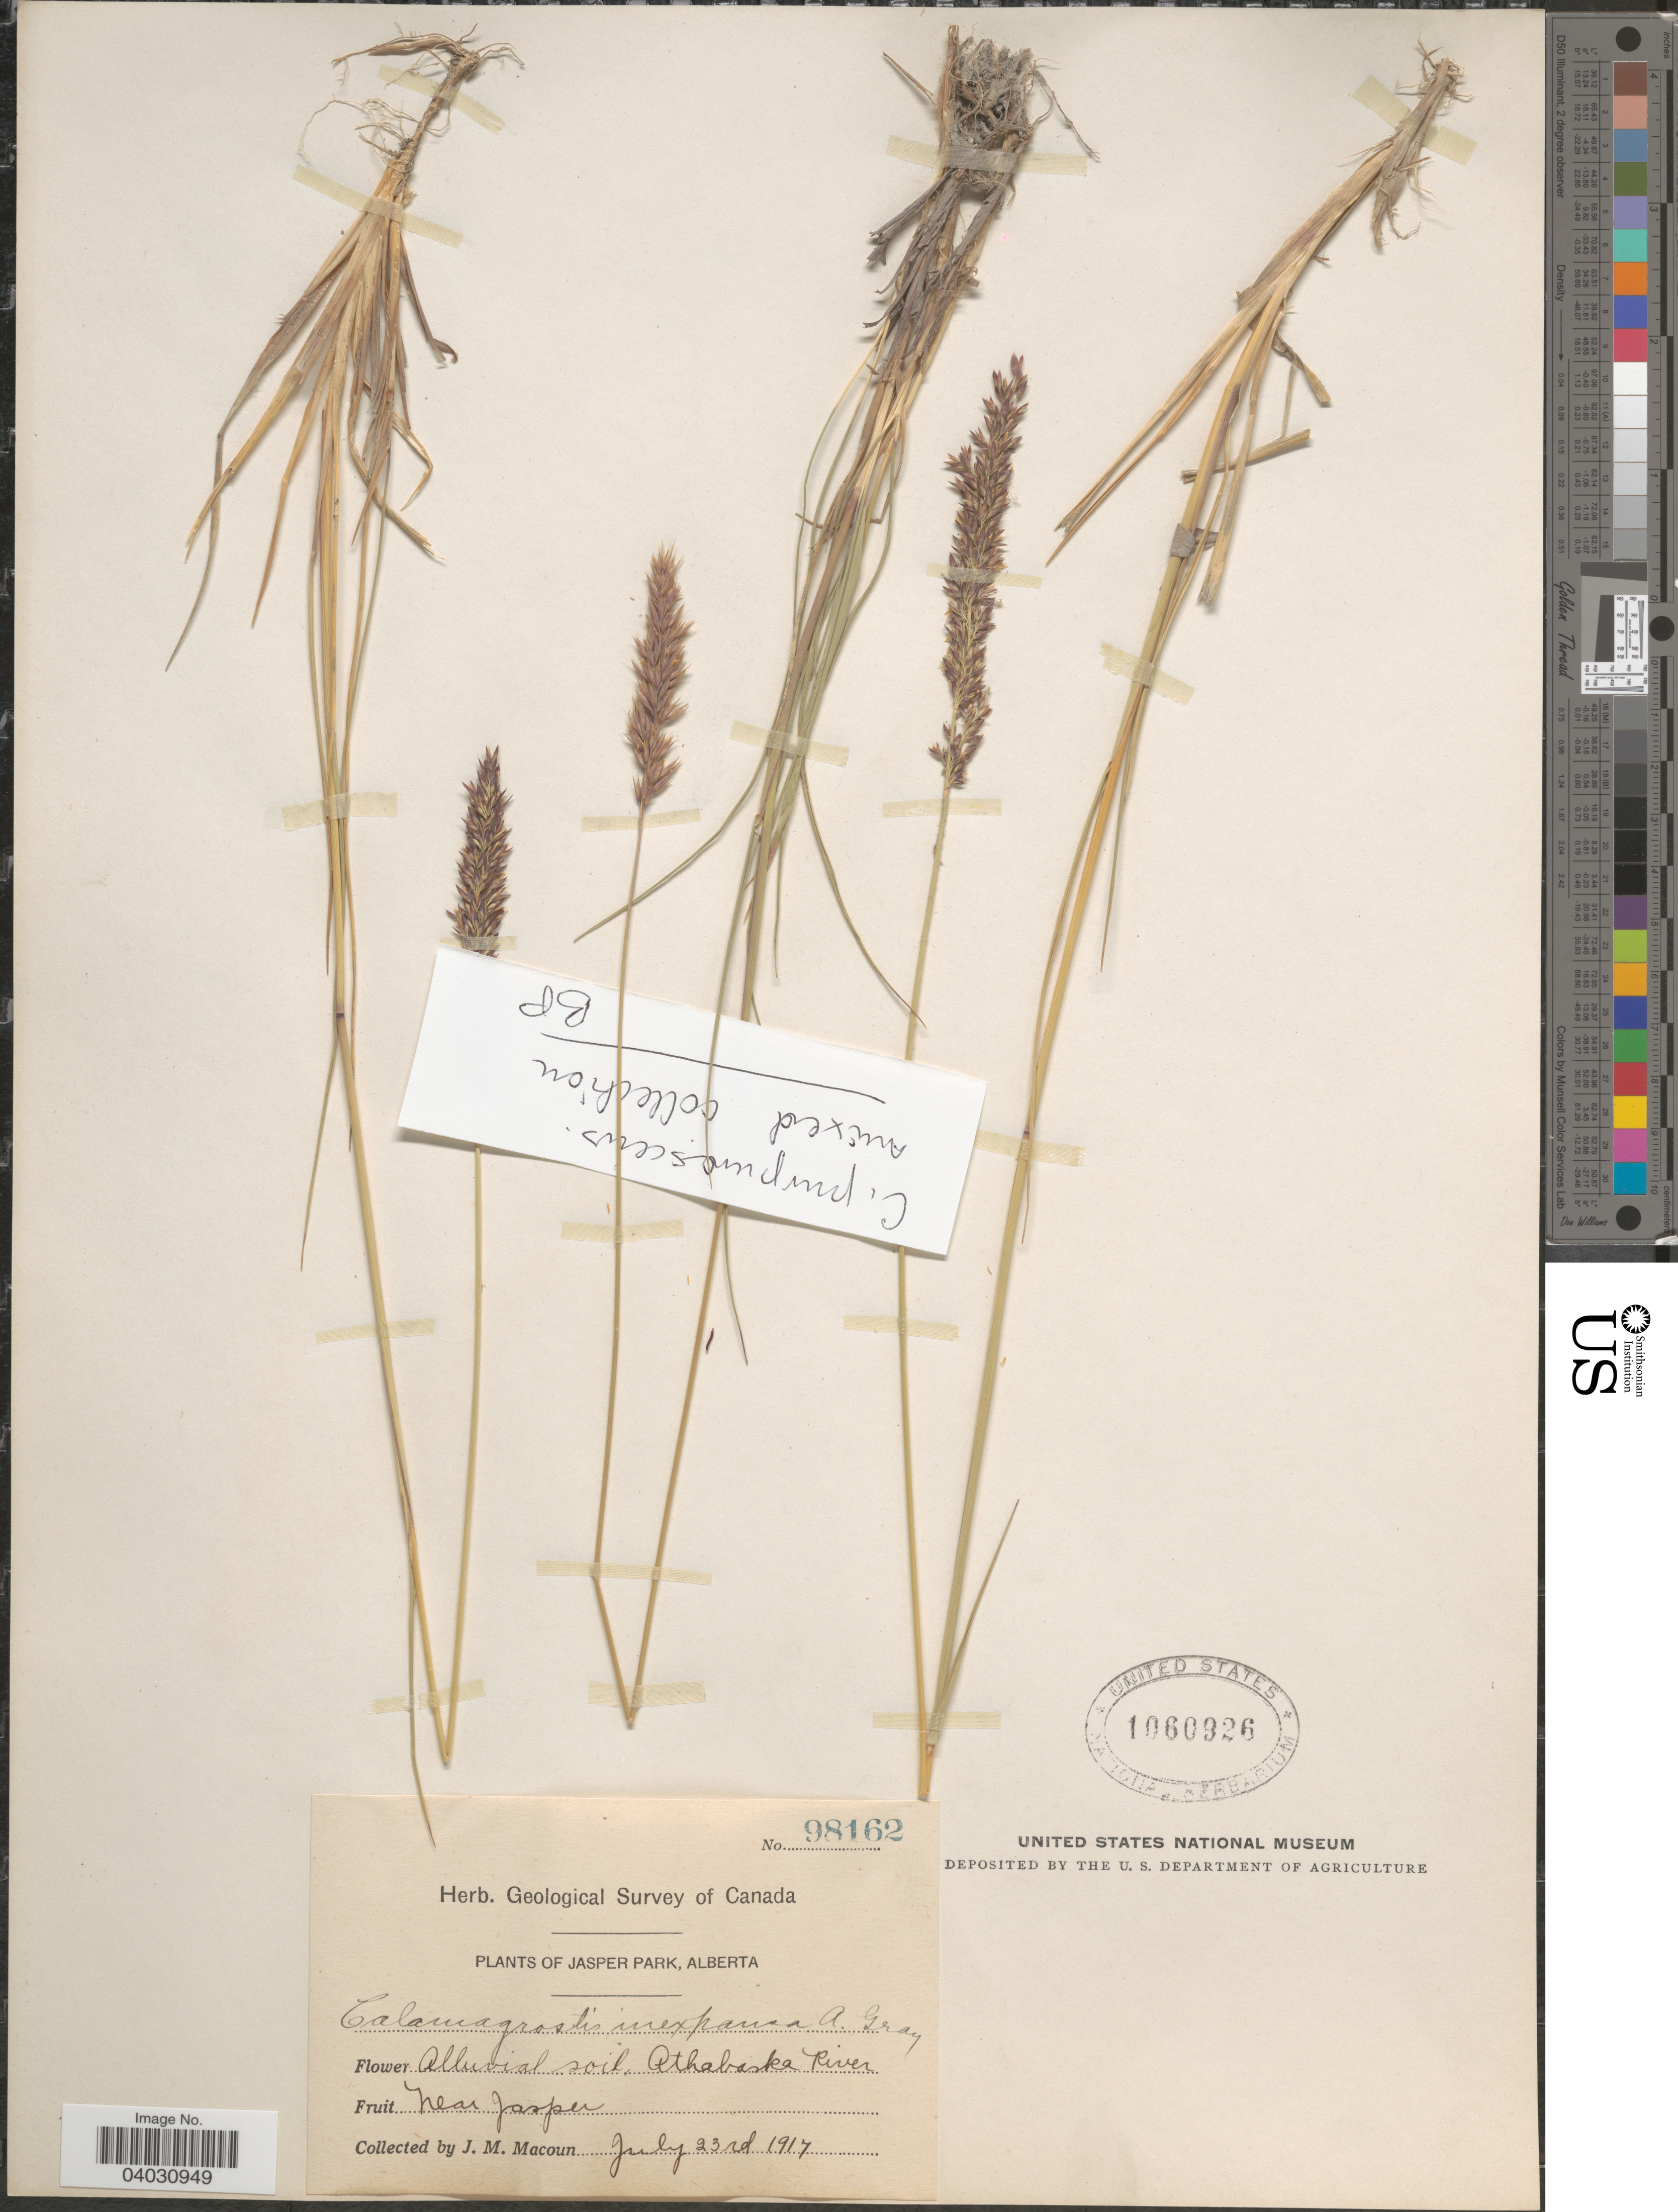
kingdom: Plantae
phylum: Tracheophyta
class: Liliopsida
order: Poales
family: Poaceae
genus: Calamagrostis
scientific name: Calamagrostis sp.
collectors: J. M. Macoun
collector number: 98162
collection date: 1917-07-23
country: Canada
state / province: Alberta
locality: Jasper Park. Alluvial soil, Athabaska River. Near Jasper.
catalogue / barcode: US 1060926